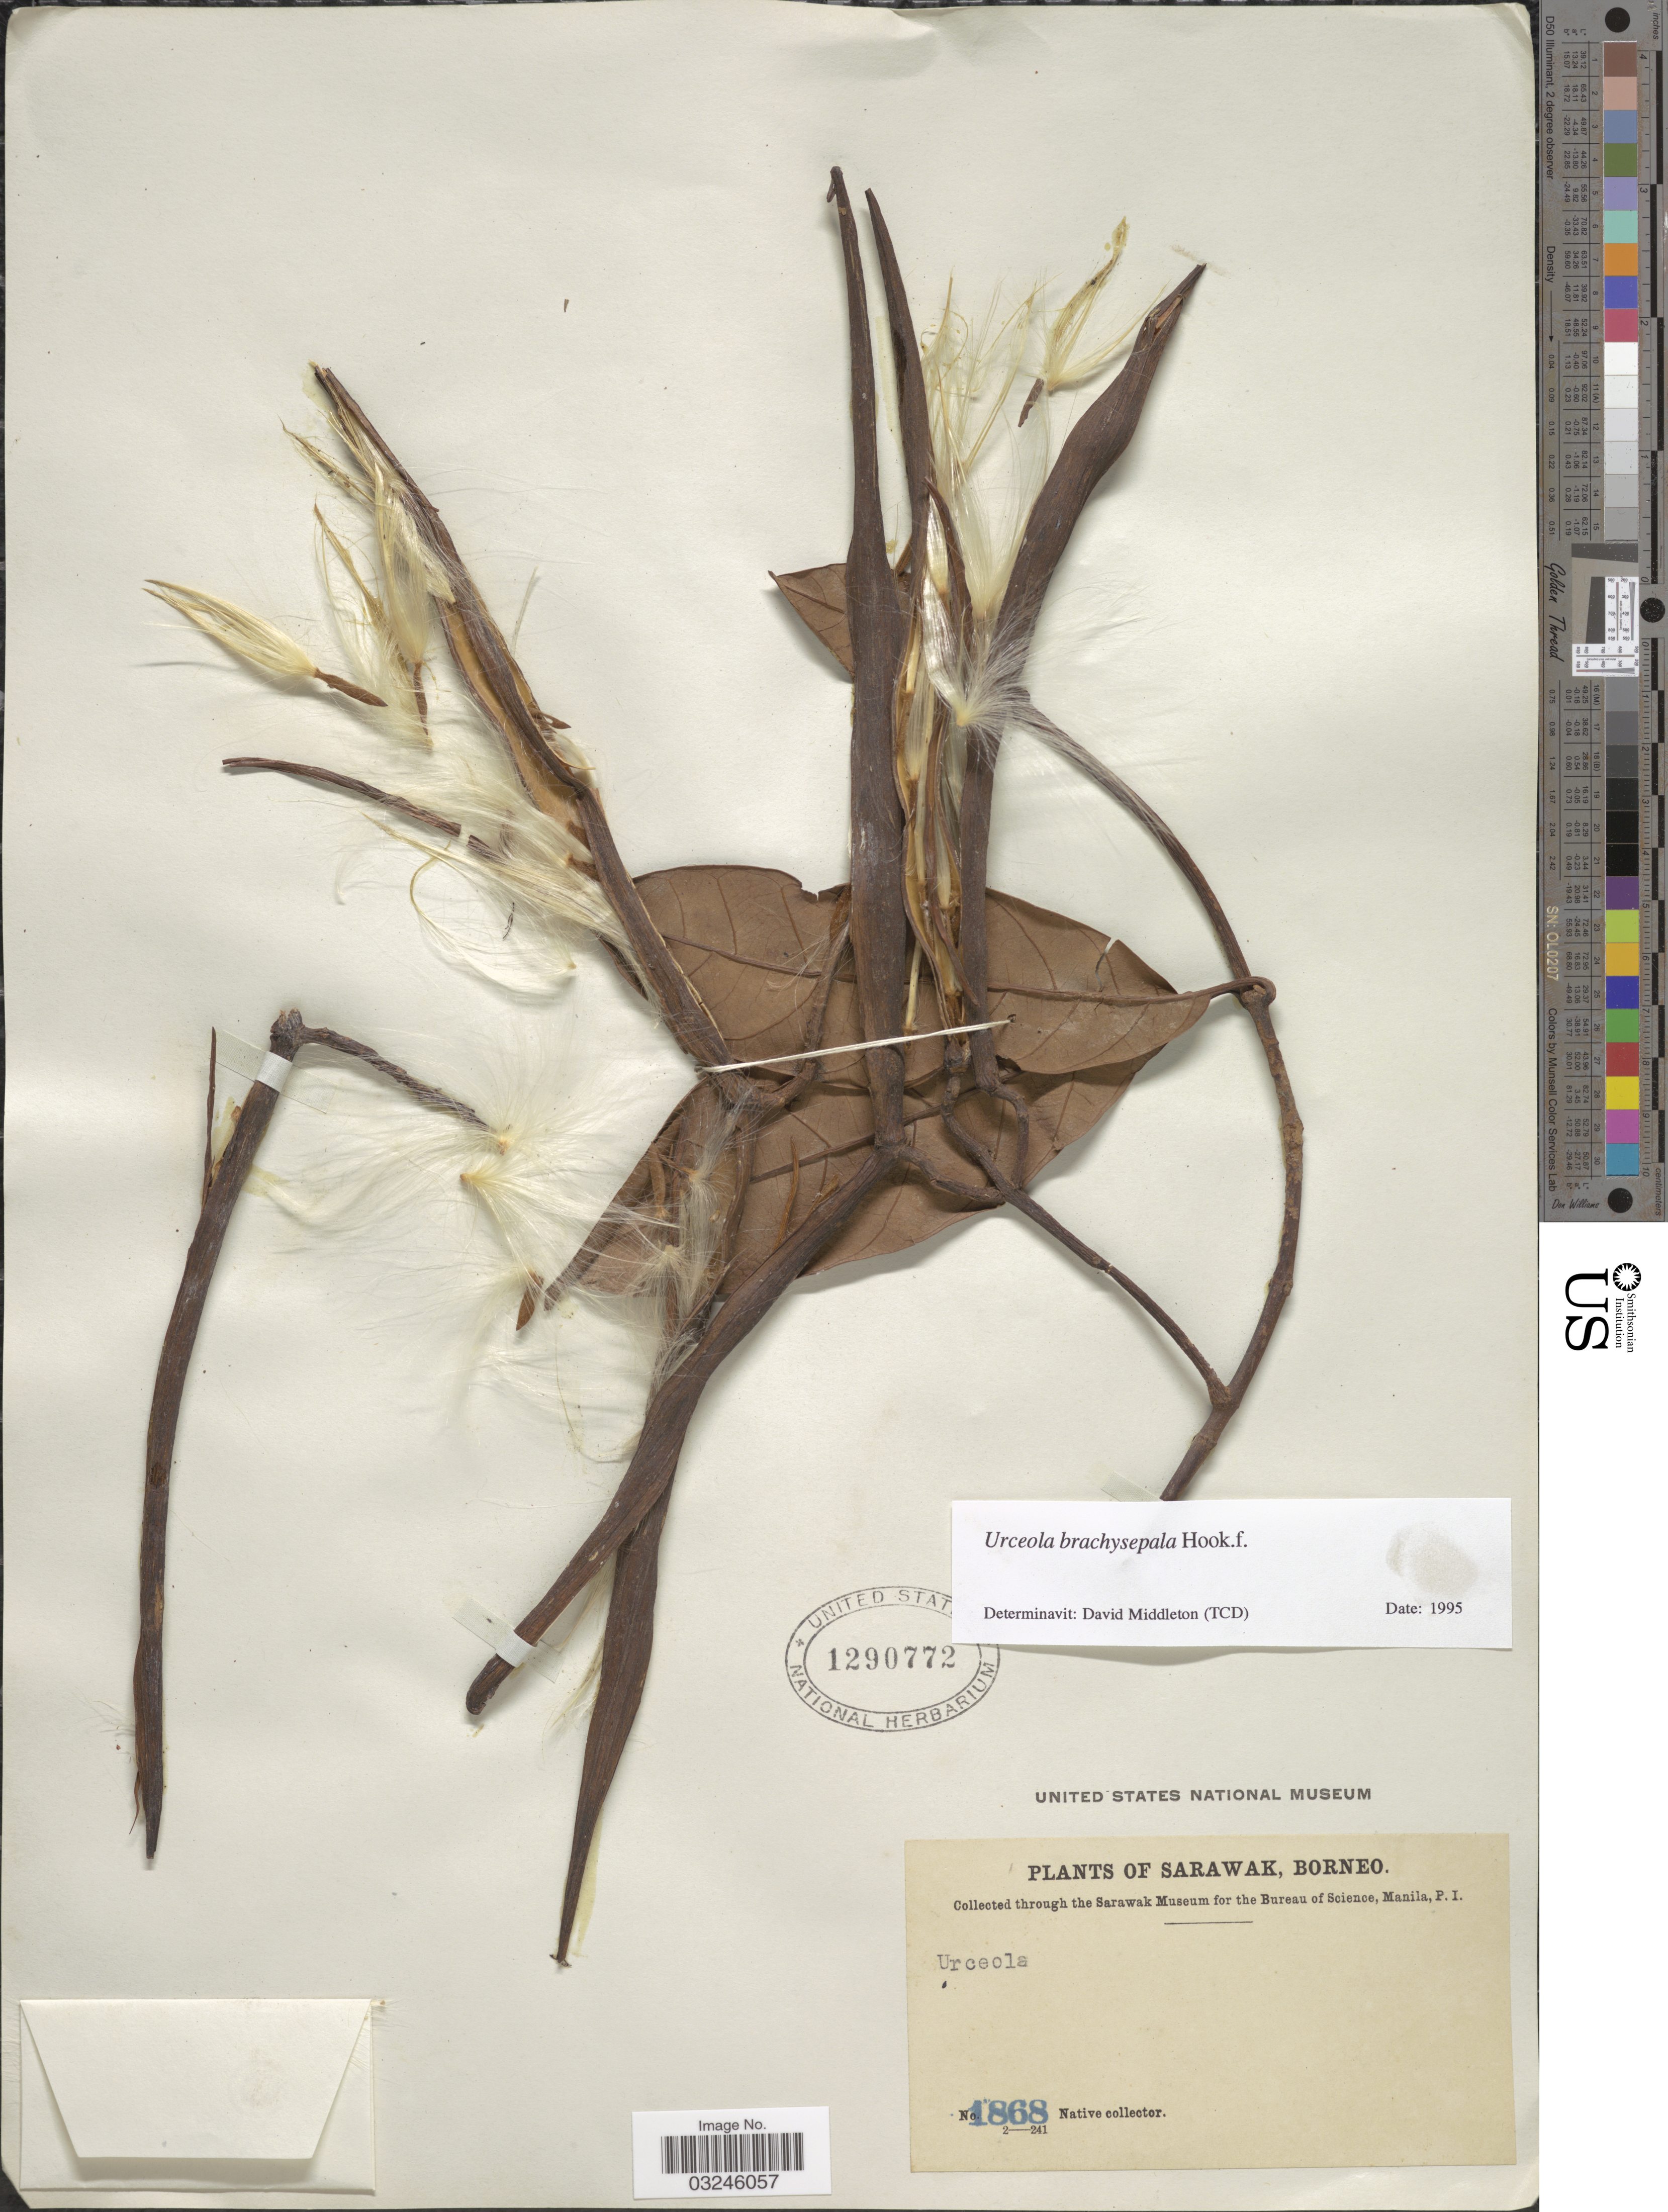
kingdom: Plantae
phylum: Tracheophyta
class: Magnoliopsida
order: Gentianales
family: Apocynaceae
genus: Urceola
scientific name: Urceola brachysepala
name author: Hook. f.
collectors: Native collector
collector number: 1568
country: Malaysia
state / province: Sarawak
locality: Borneo.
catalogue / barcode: US 1290772